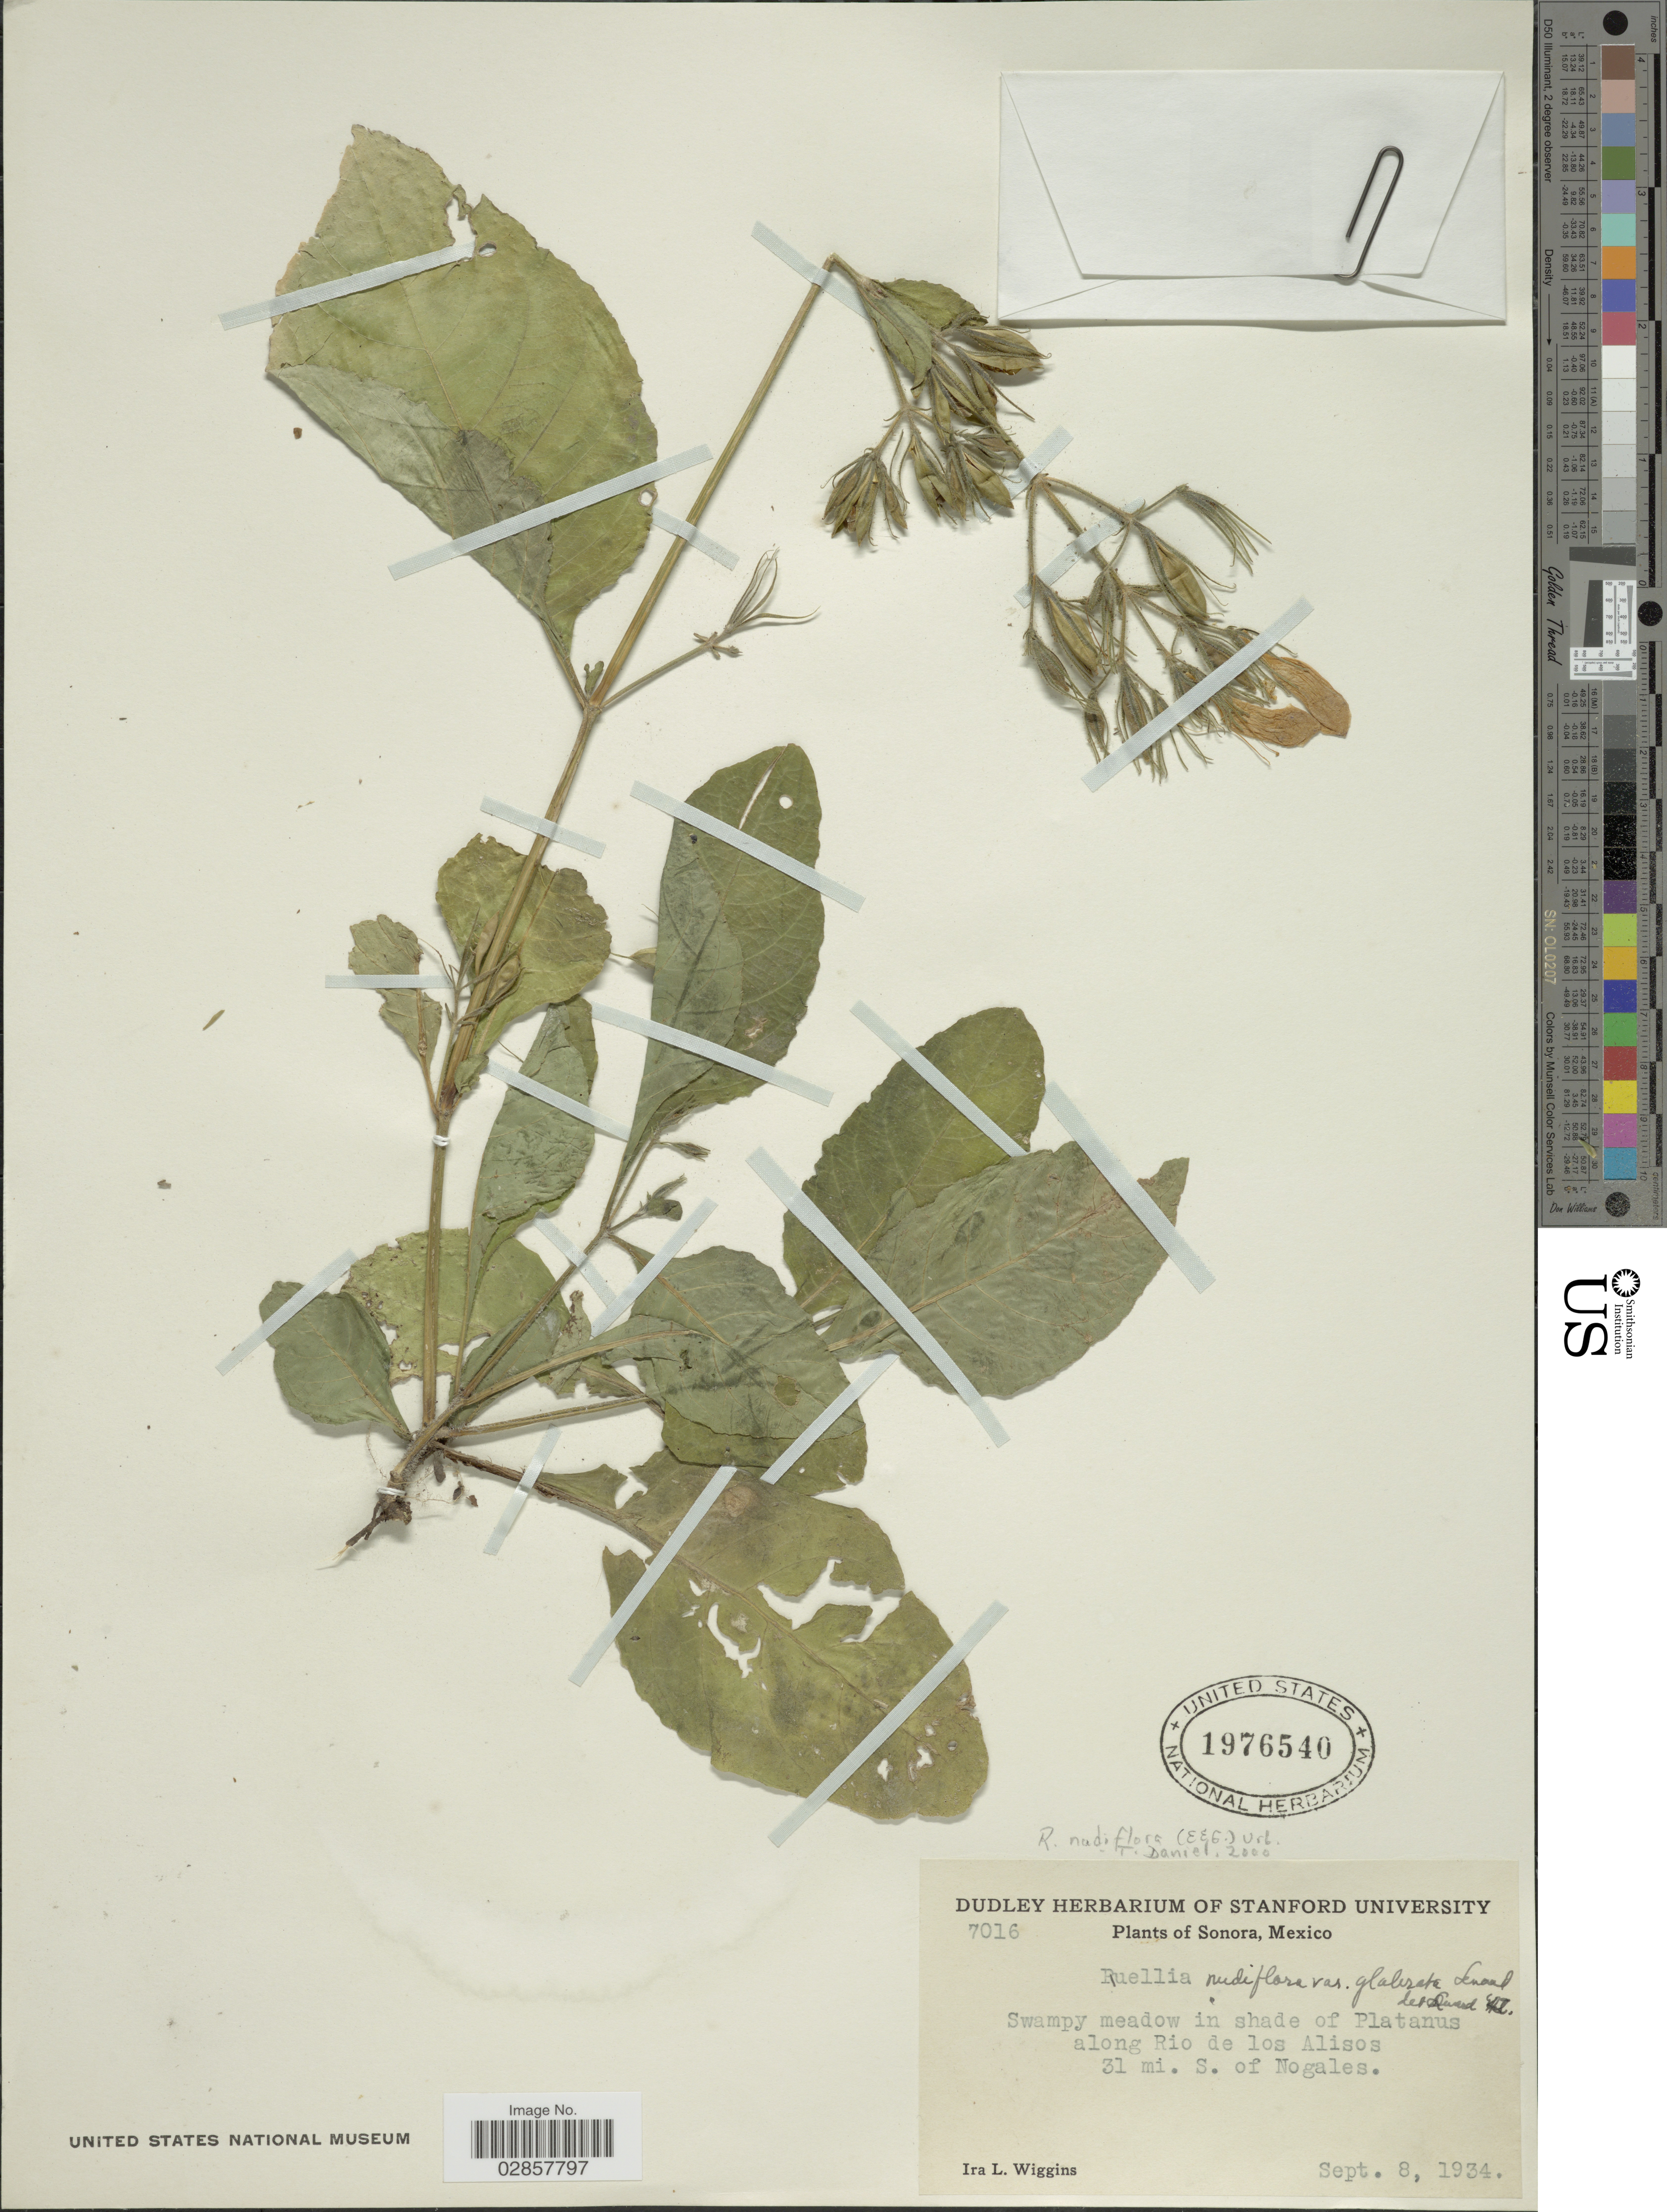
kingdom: Plantae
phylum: Tracheophyta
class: Magnoliopsida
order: Lamiales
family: Acanthaceae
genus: Ruellia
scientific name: Ruellia nudiflora var. glabrata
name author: Leonard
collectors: I. L. Wiggins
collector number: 7016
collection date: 1934-09-08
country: Mexico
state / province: Sonora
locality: Swampy meadow in shade of Platanus along Rio de los Alisos 31 mi. S. of Nogales.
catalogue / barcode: US 1976540